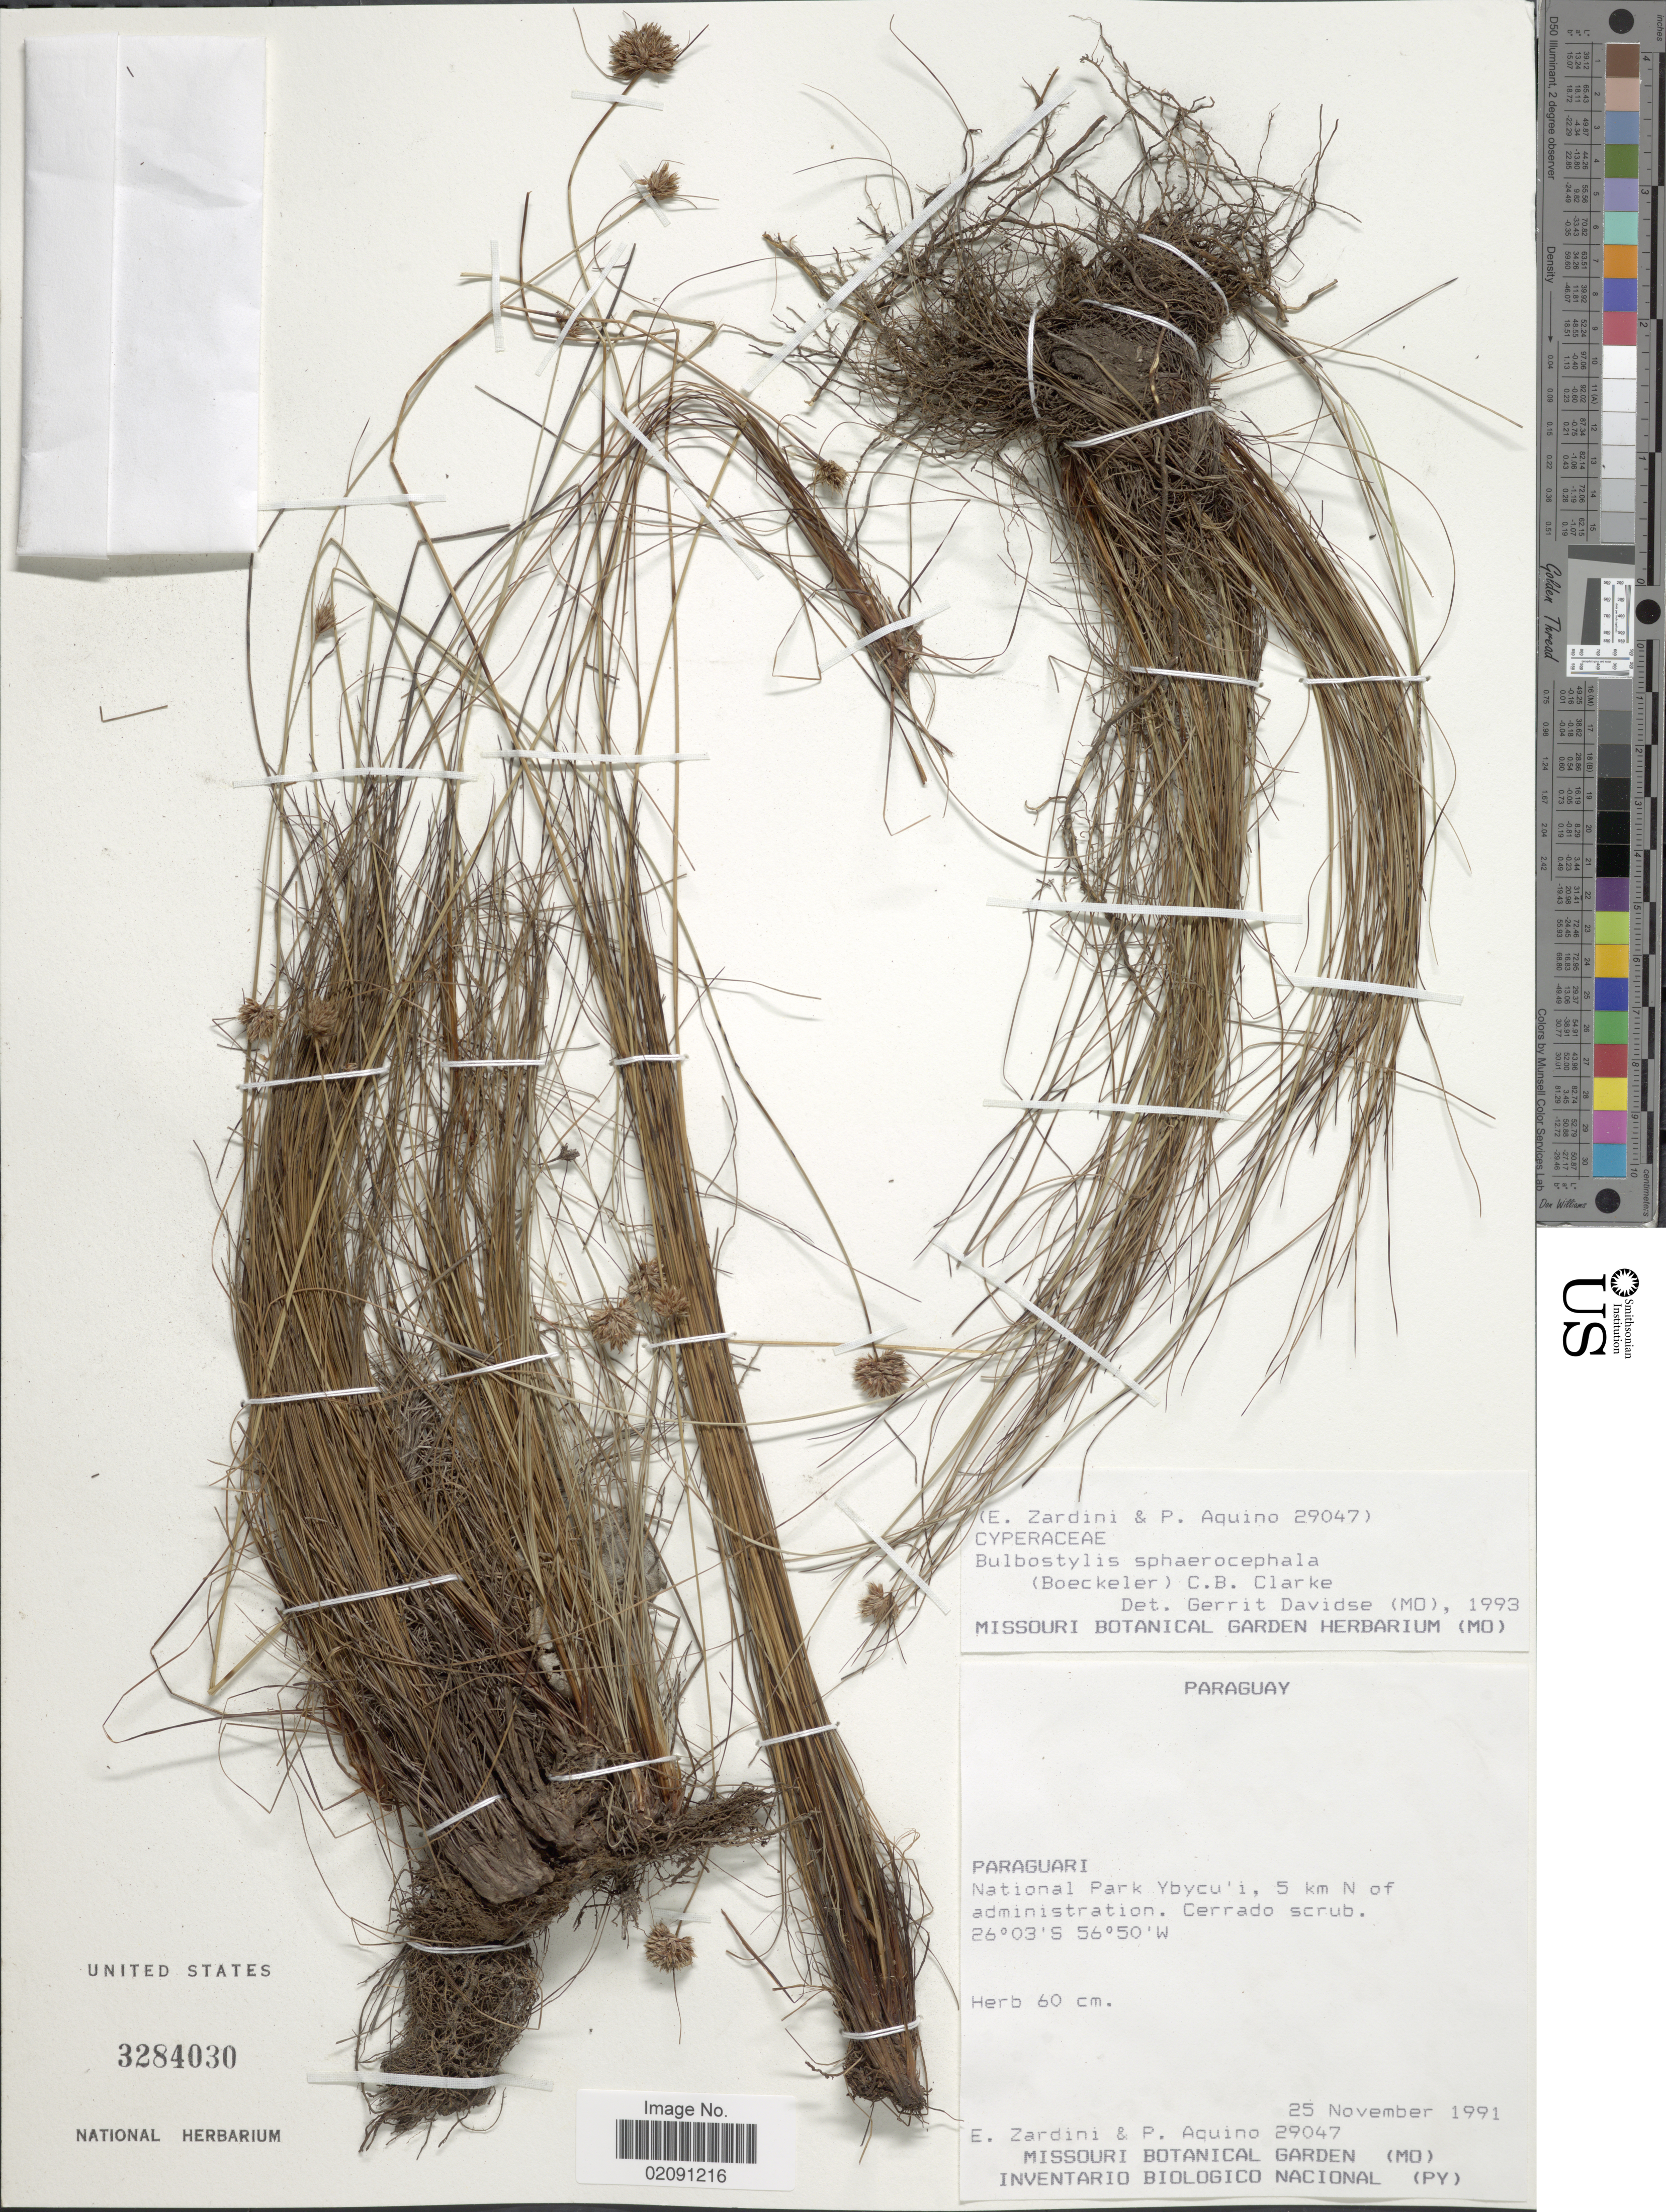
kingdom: Plantae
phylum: Tracheophyta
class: Liliopsida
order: Poales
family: Cyperaceae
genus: Bulbostylis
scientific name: Bulbostylis sphaerocephala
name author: (Boeckeler) Lindm.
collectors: E. M. Zardini & P. Aquino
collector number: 29047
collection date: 1991-11-25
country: Paraguay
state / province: Paraguari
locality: National Park Ybycu'i, 5 km N of administration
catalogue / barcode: US 3284030